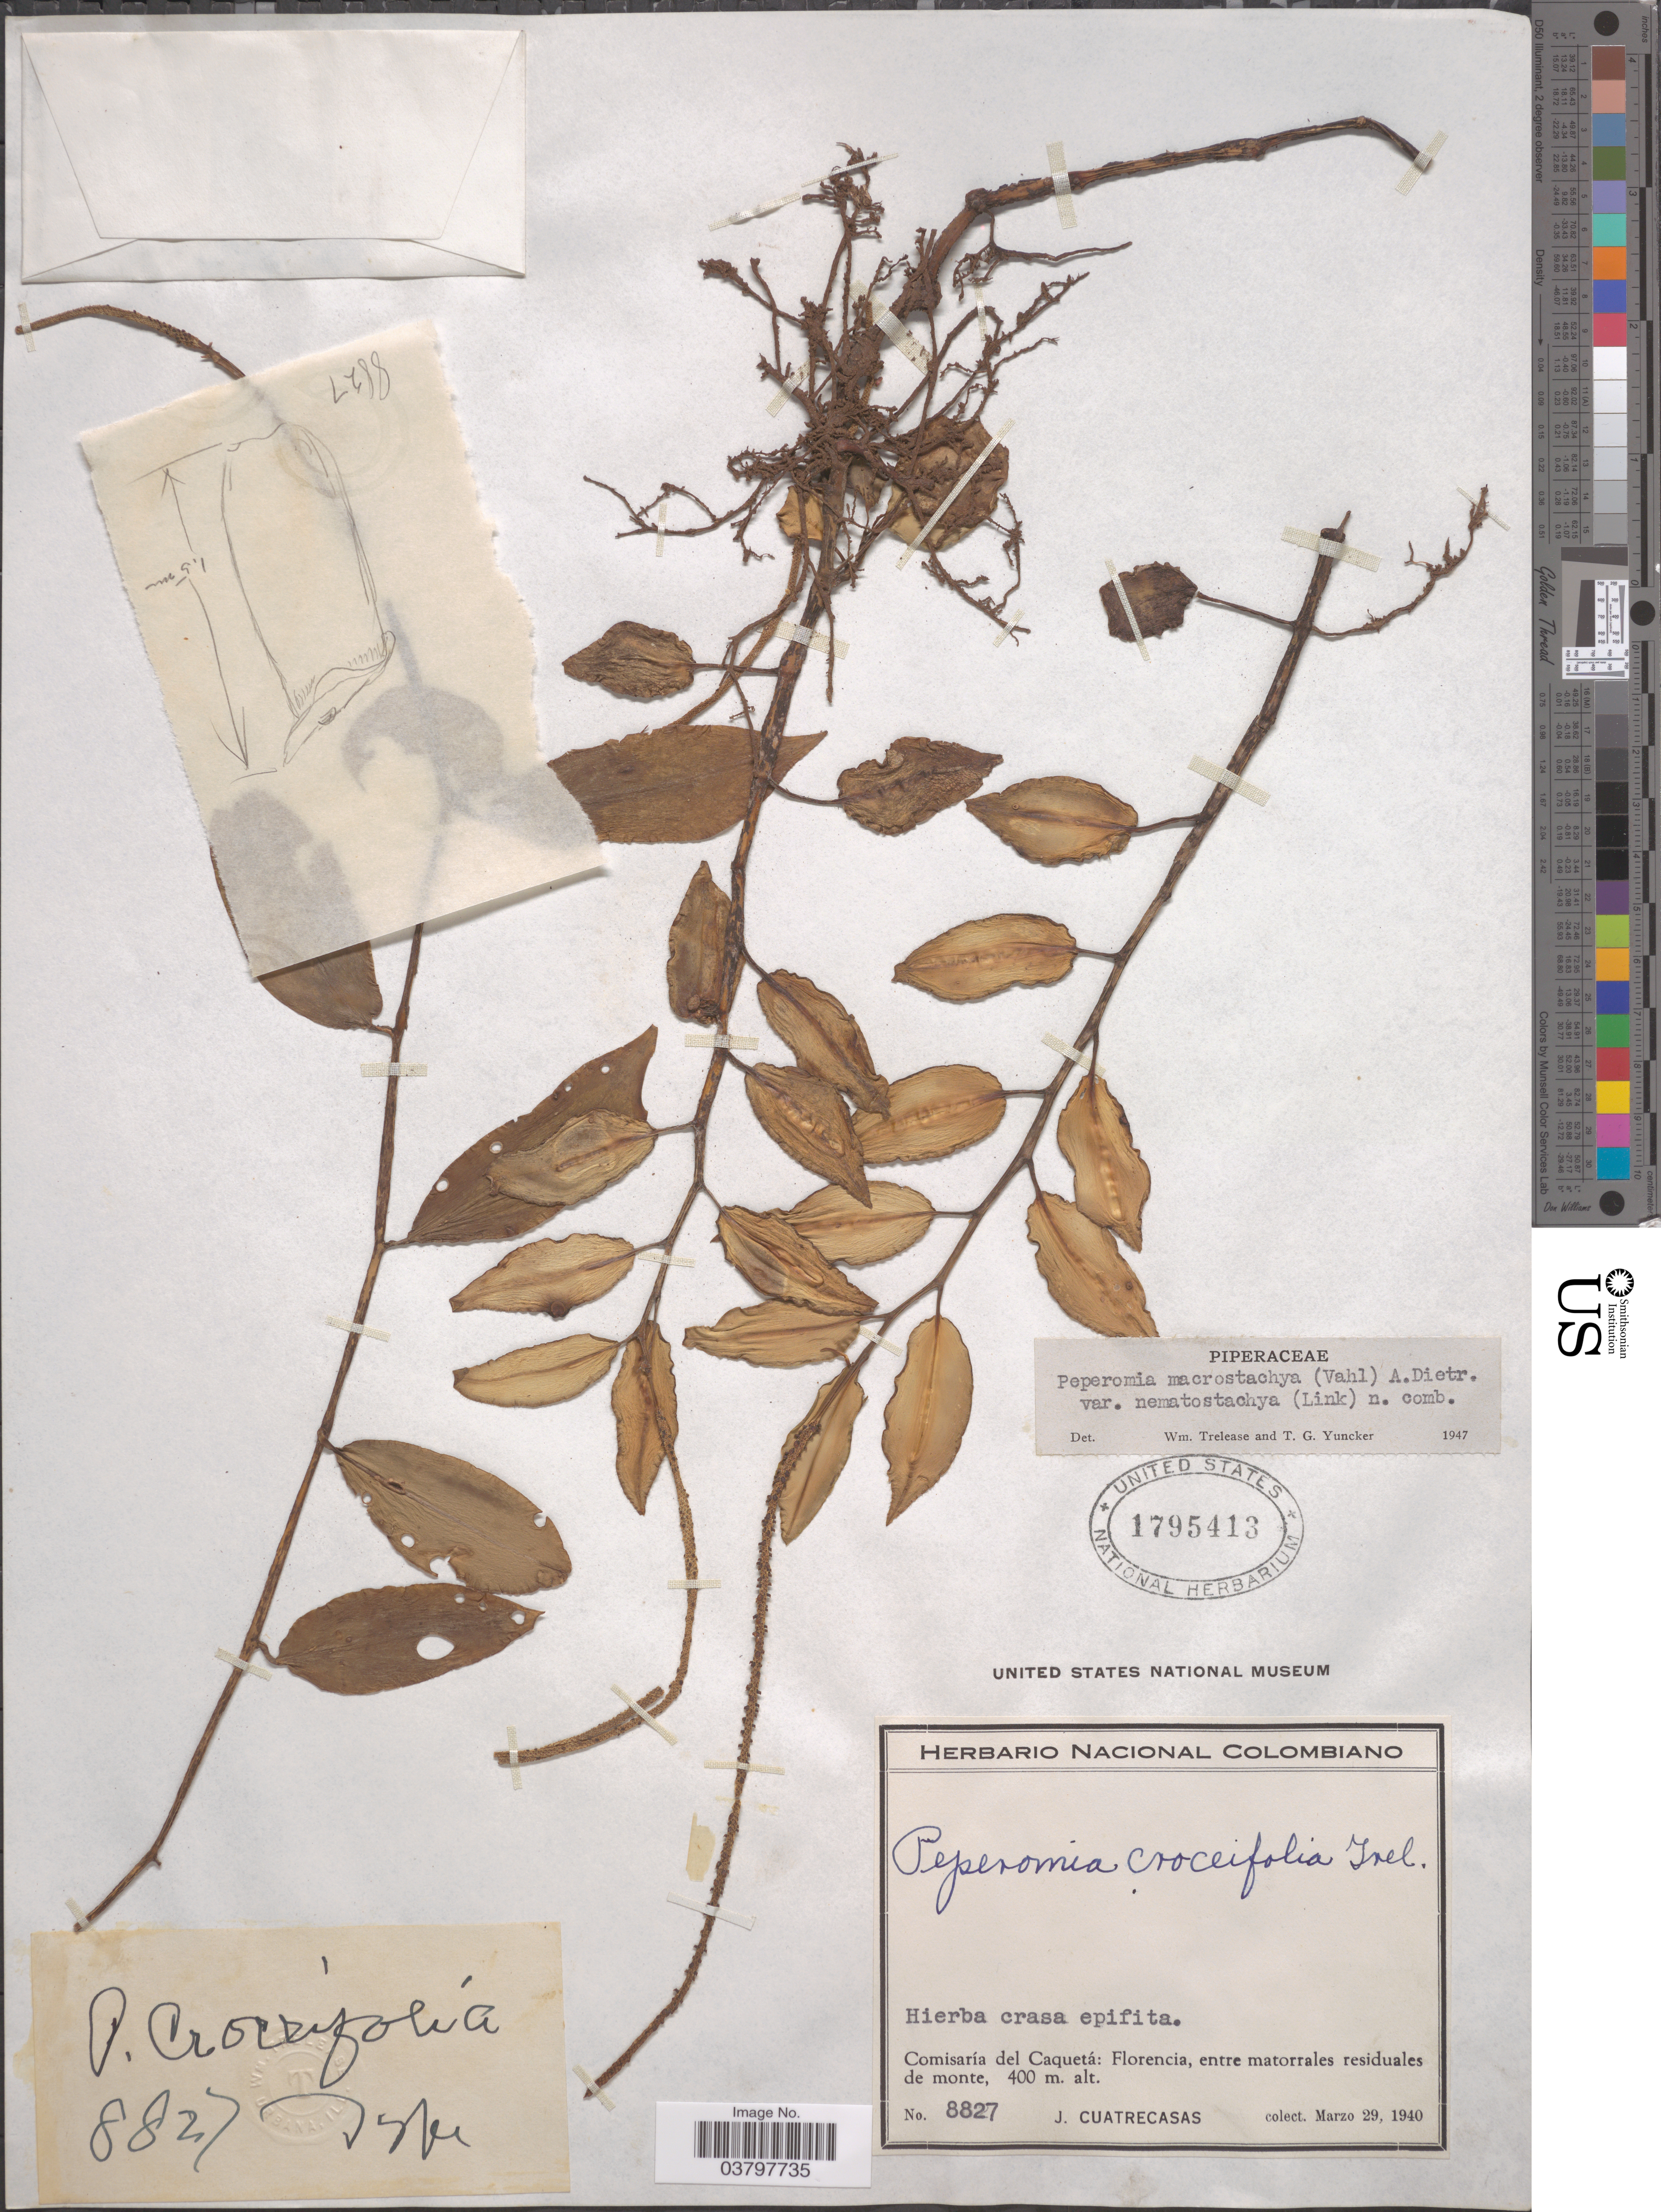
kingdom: Plantae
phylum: Tracheophyta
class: Magnoliopsida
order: Piperales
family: Piperaceae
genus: Peperomia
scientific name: Peperomia macrostachya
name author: (Vahl) A. Dietr.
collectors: J. Cuatrecasas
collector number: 8827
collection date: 1940-03-29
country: Colombia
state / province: Caquetá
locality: Comisaría del Caquetá: Florencia, entre matorrales residuales de monte.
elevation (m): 400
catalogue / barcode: US 1795413